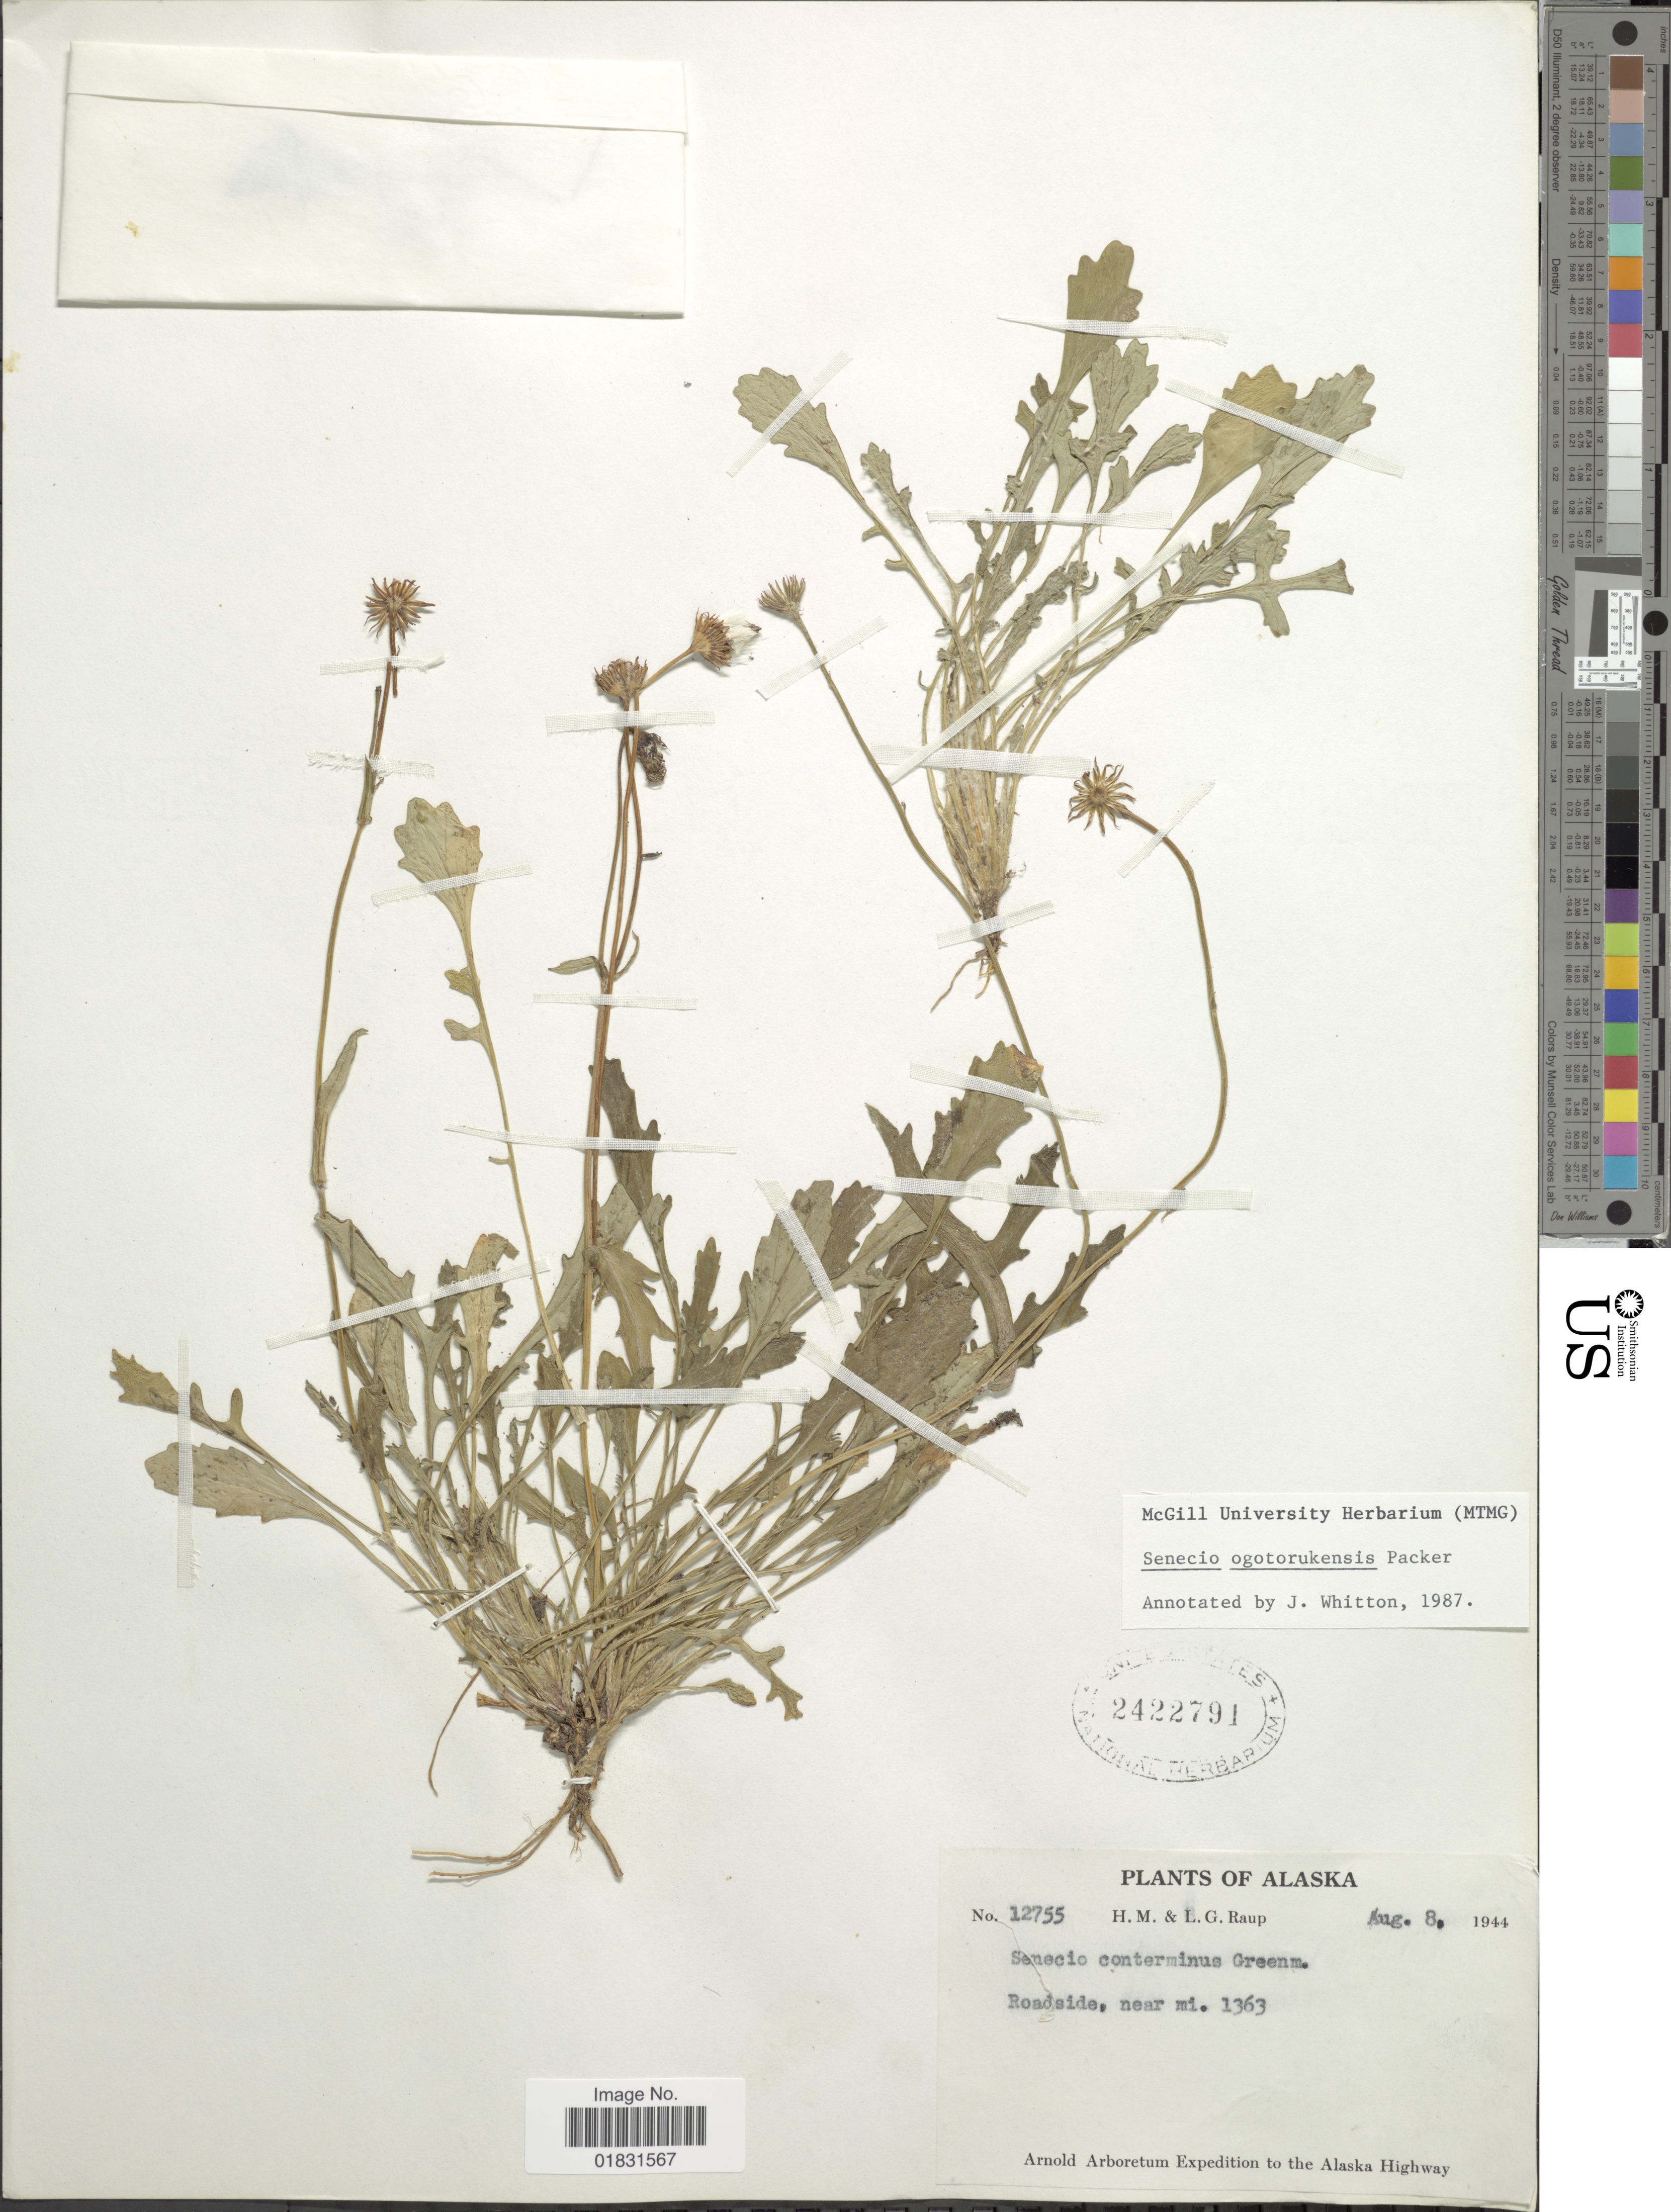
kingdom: Plantae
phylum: Tracheophyta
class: Magnoliopsida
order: Asterales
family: Asteraceae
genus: Packera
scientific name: Packera ogotorukensis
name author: (Packer) Á. Löve & D. Löve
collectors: H. Raup & L. Raup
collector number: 12755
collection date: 1944-08-08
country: United States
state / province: Alaska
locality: Roadside, near mi. 1363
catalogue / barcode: US 2422791